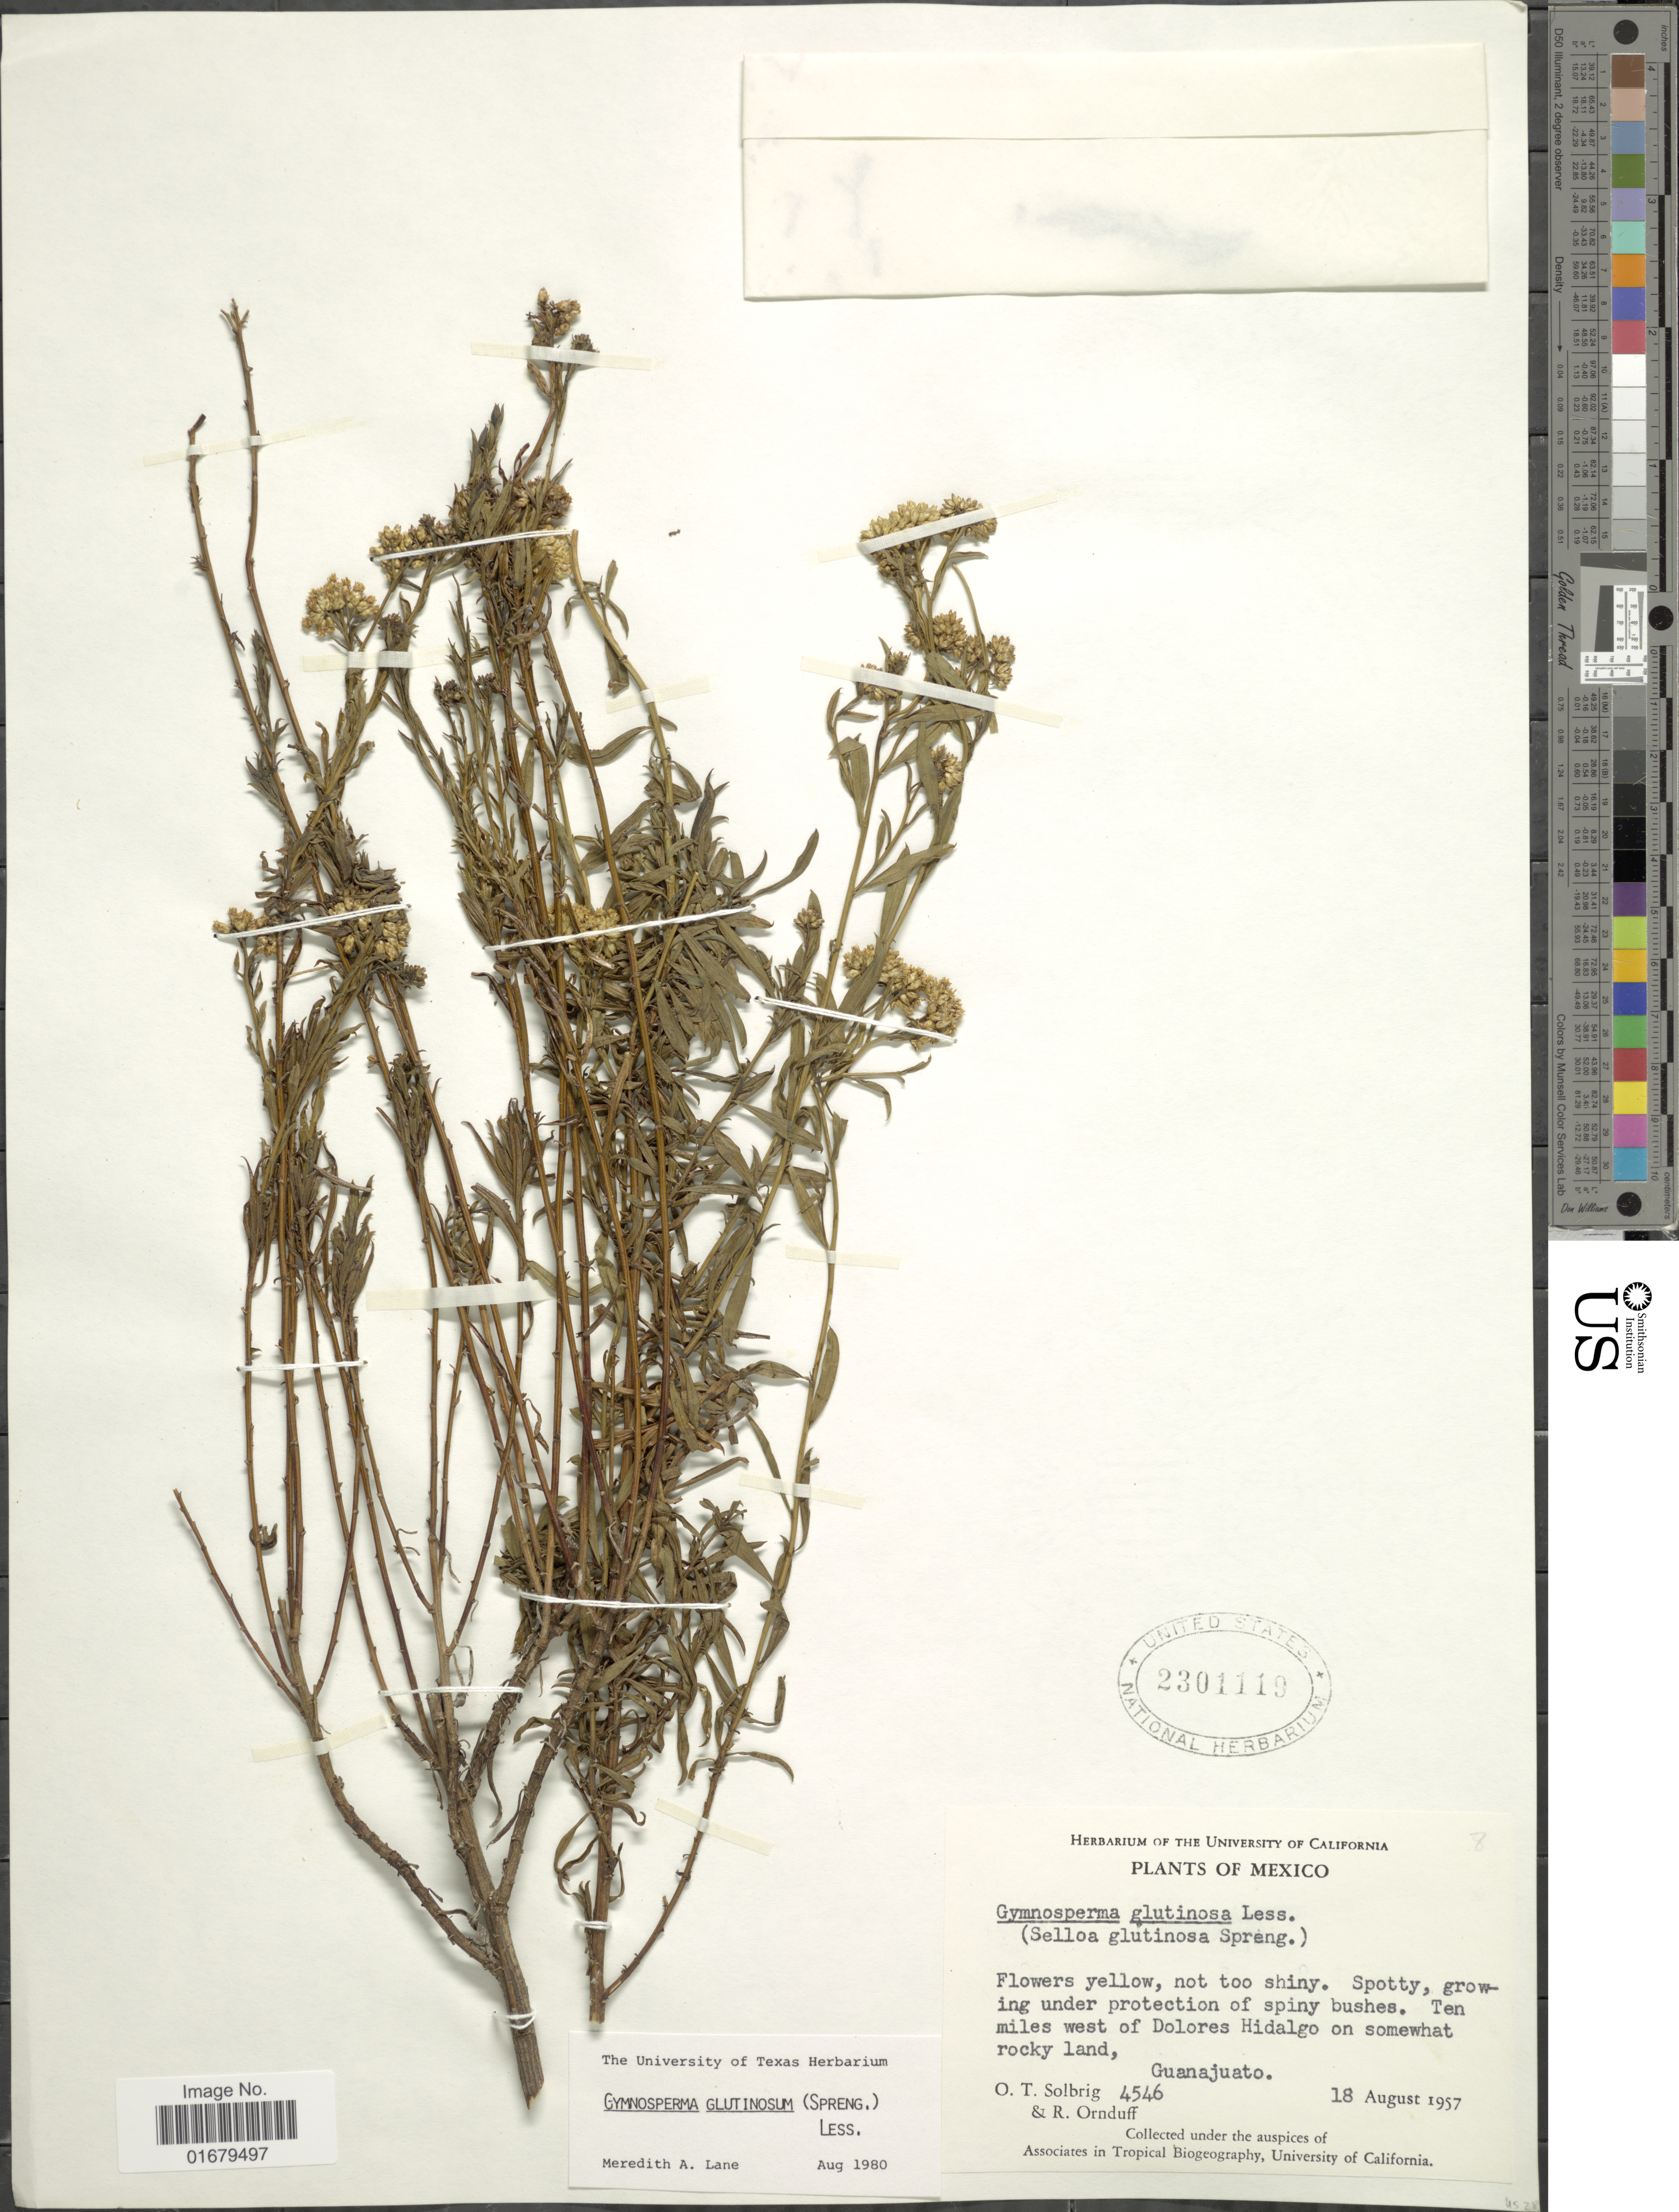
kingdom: Plantae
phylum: Tracheophyta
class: Magnoliopsida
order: Asterales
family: Asteraceae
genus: Gymnosperma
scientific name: Gymnosperma glutinosum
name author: (Spreng.) Less.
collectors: O. T. Solbrig & R. Ornduff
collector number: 4546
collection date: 1957-08-18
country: Mexico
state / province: Guanajuato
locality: Ten miles west of Dolores Hidalgo on somewhat rocky land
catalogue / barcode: US 2301119